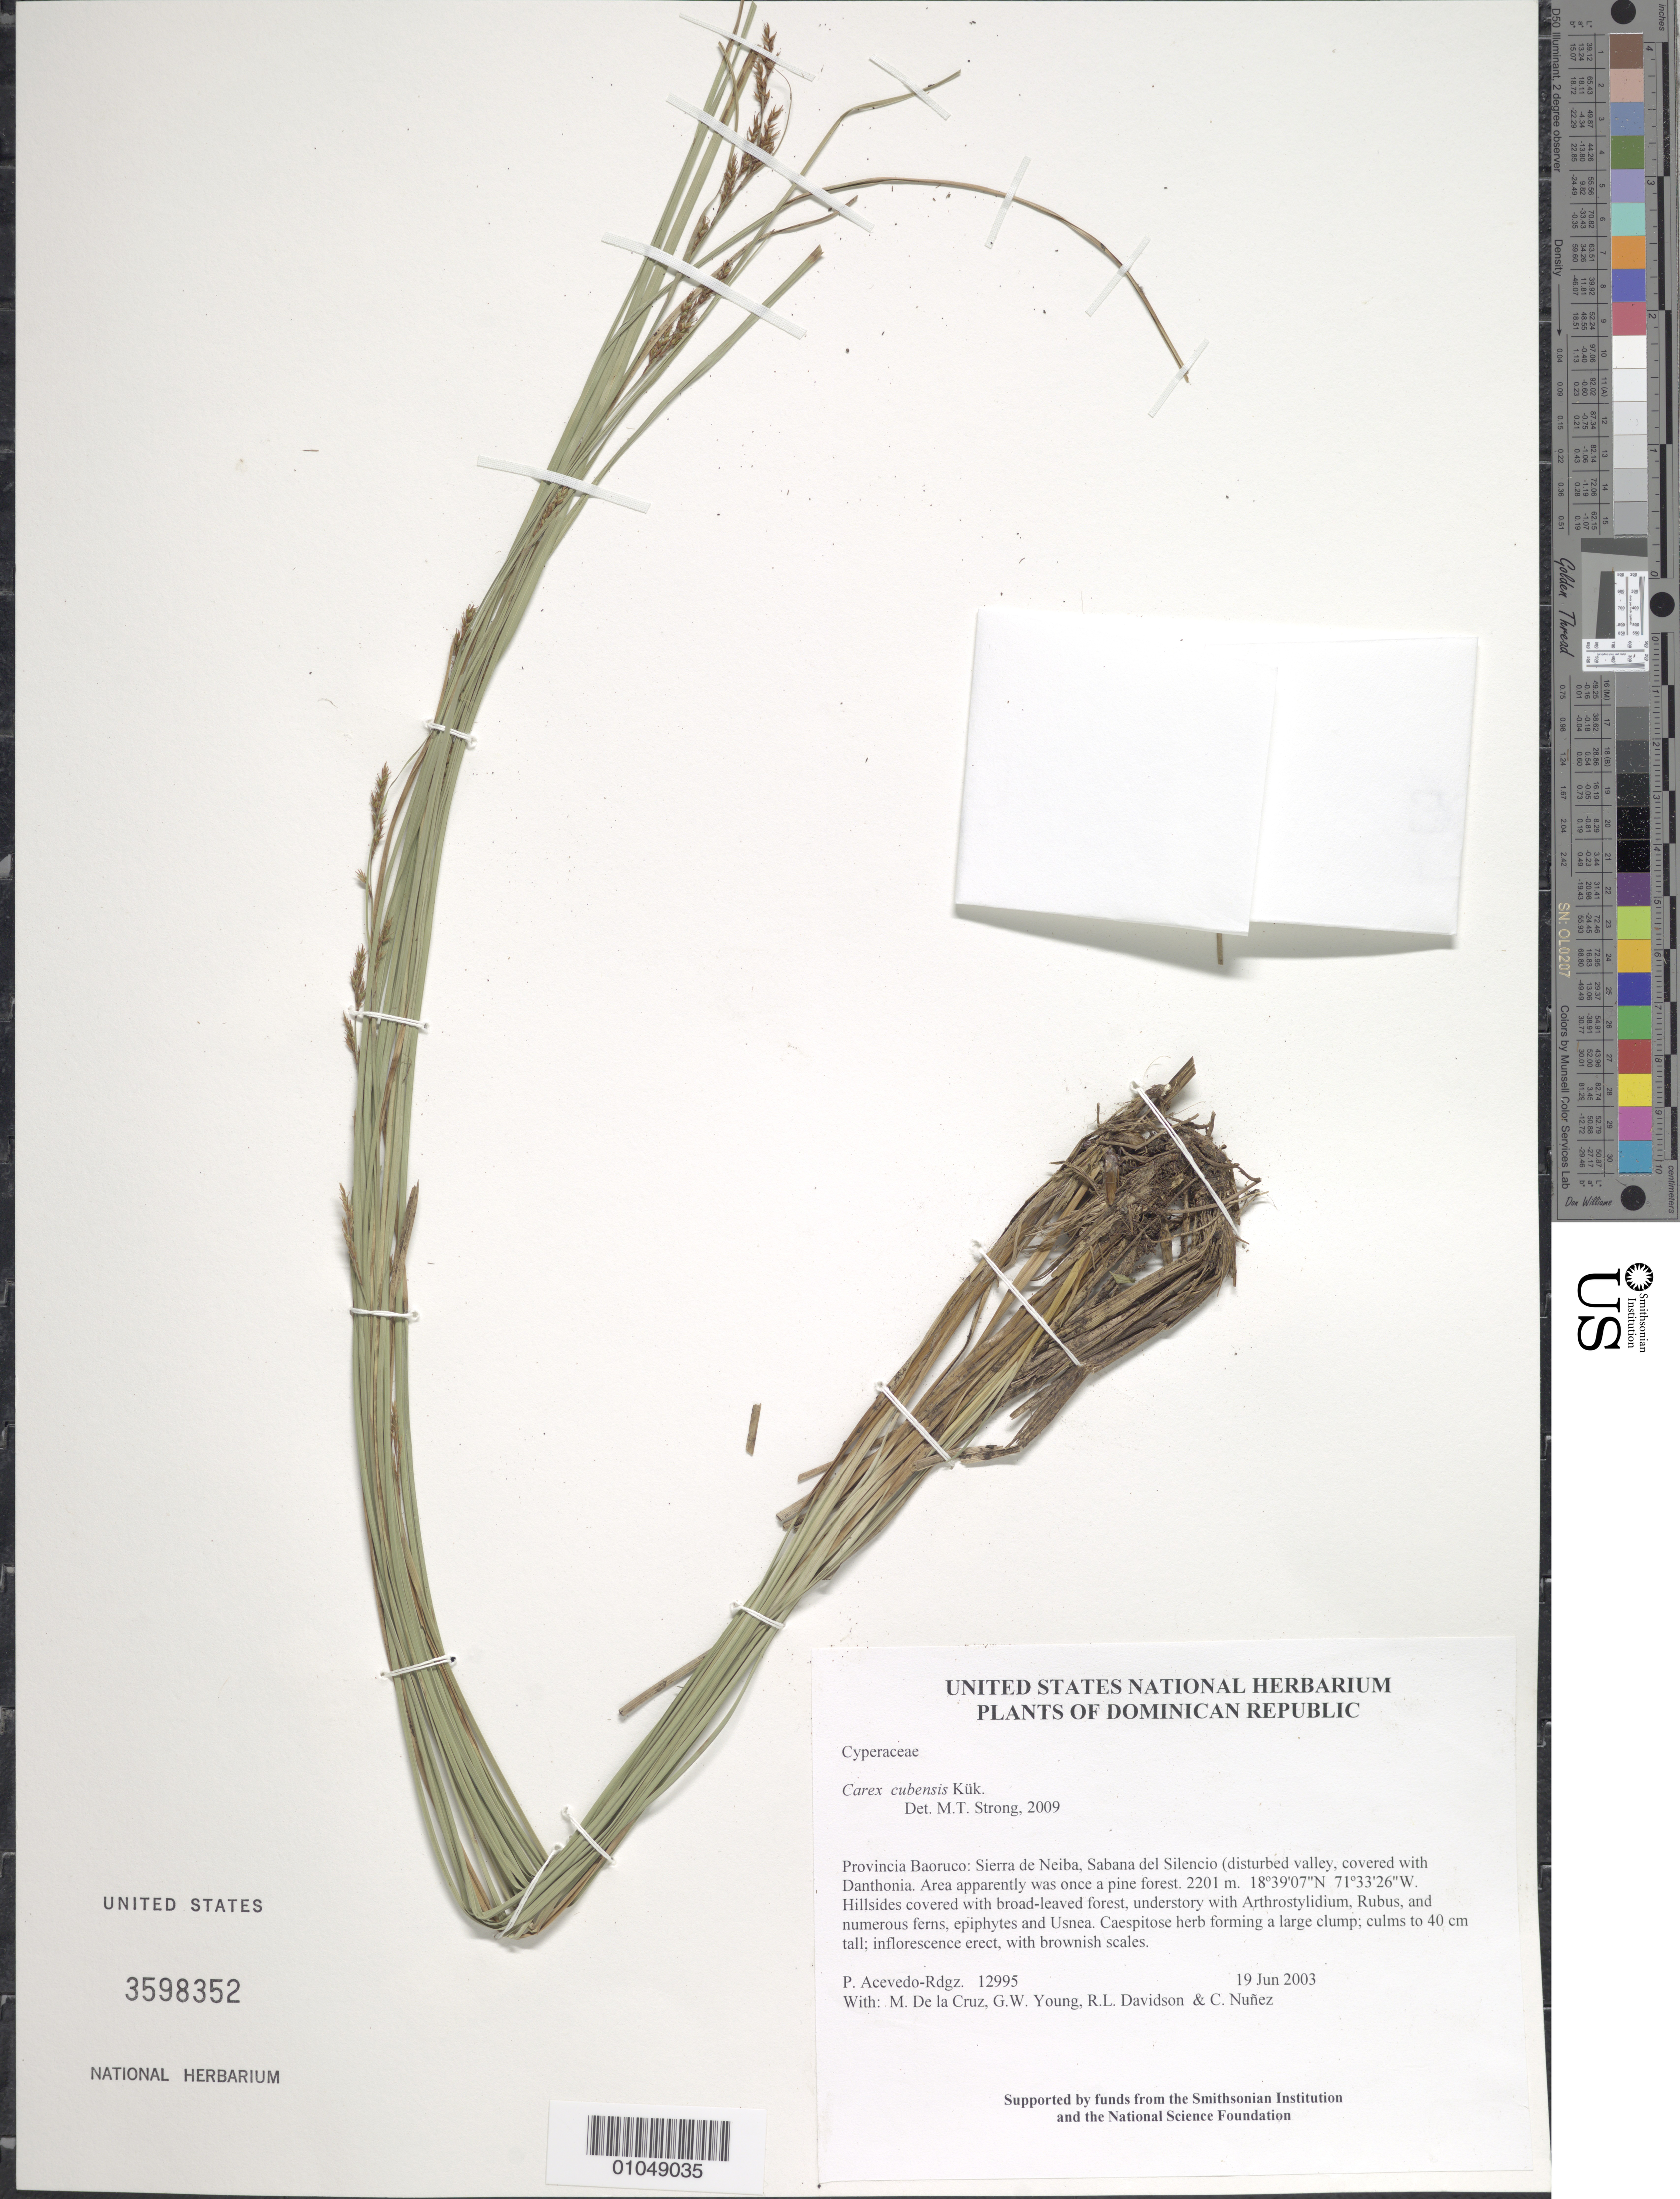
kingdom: Plantae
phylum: Tracheophyta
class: Liliopsida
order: Poales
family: Cyperaceae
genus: Carex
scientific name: Carex cubensis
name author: Kük.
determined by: Strong, M. T., (US), Smithsonian Institution - National Museum of Natural History (UNITED STATES)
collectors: P. Acevedo-Rodr., M. de la Cruz, J. Rawlins, G. Young, R. Davidson & C. Nunez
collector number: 12995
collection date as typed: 19 Jun 2003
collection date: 2003-06-19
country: Dominican Republic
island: Hispaniola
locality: Provincia Baoruco: Sierra de Neiba, Sabana del Silencio (disturbed valley, covered with Danthonia. Area apparently was once a pine forest.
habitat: Hillsides covered with broad-leaved forest, understory with Arthrostylidium, Rubus, and numerous ferns, epiphytes and Usnea.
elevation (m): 2201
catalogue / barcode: US 3598352